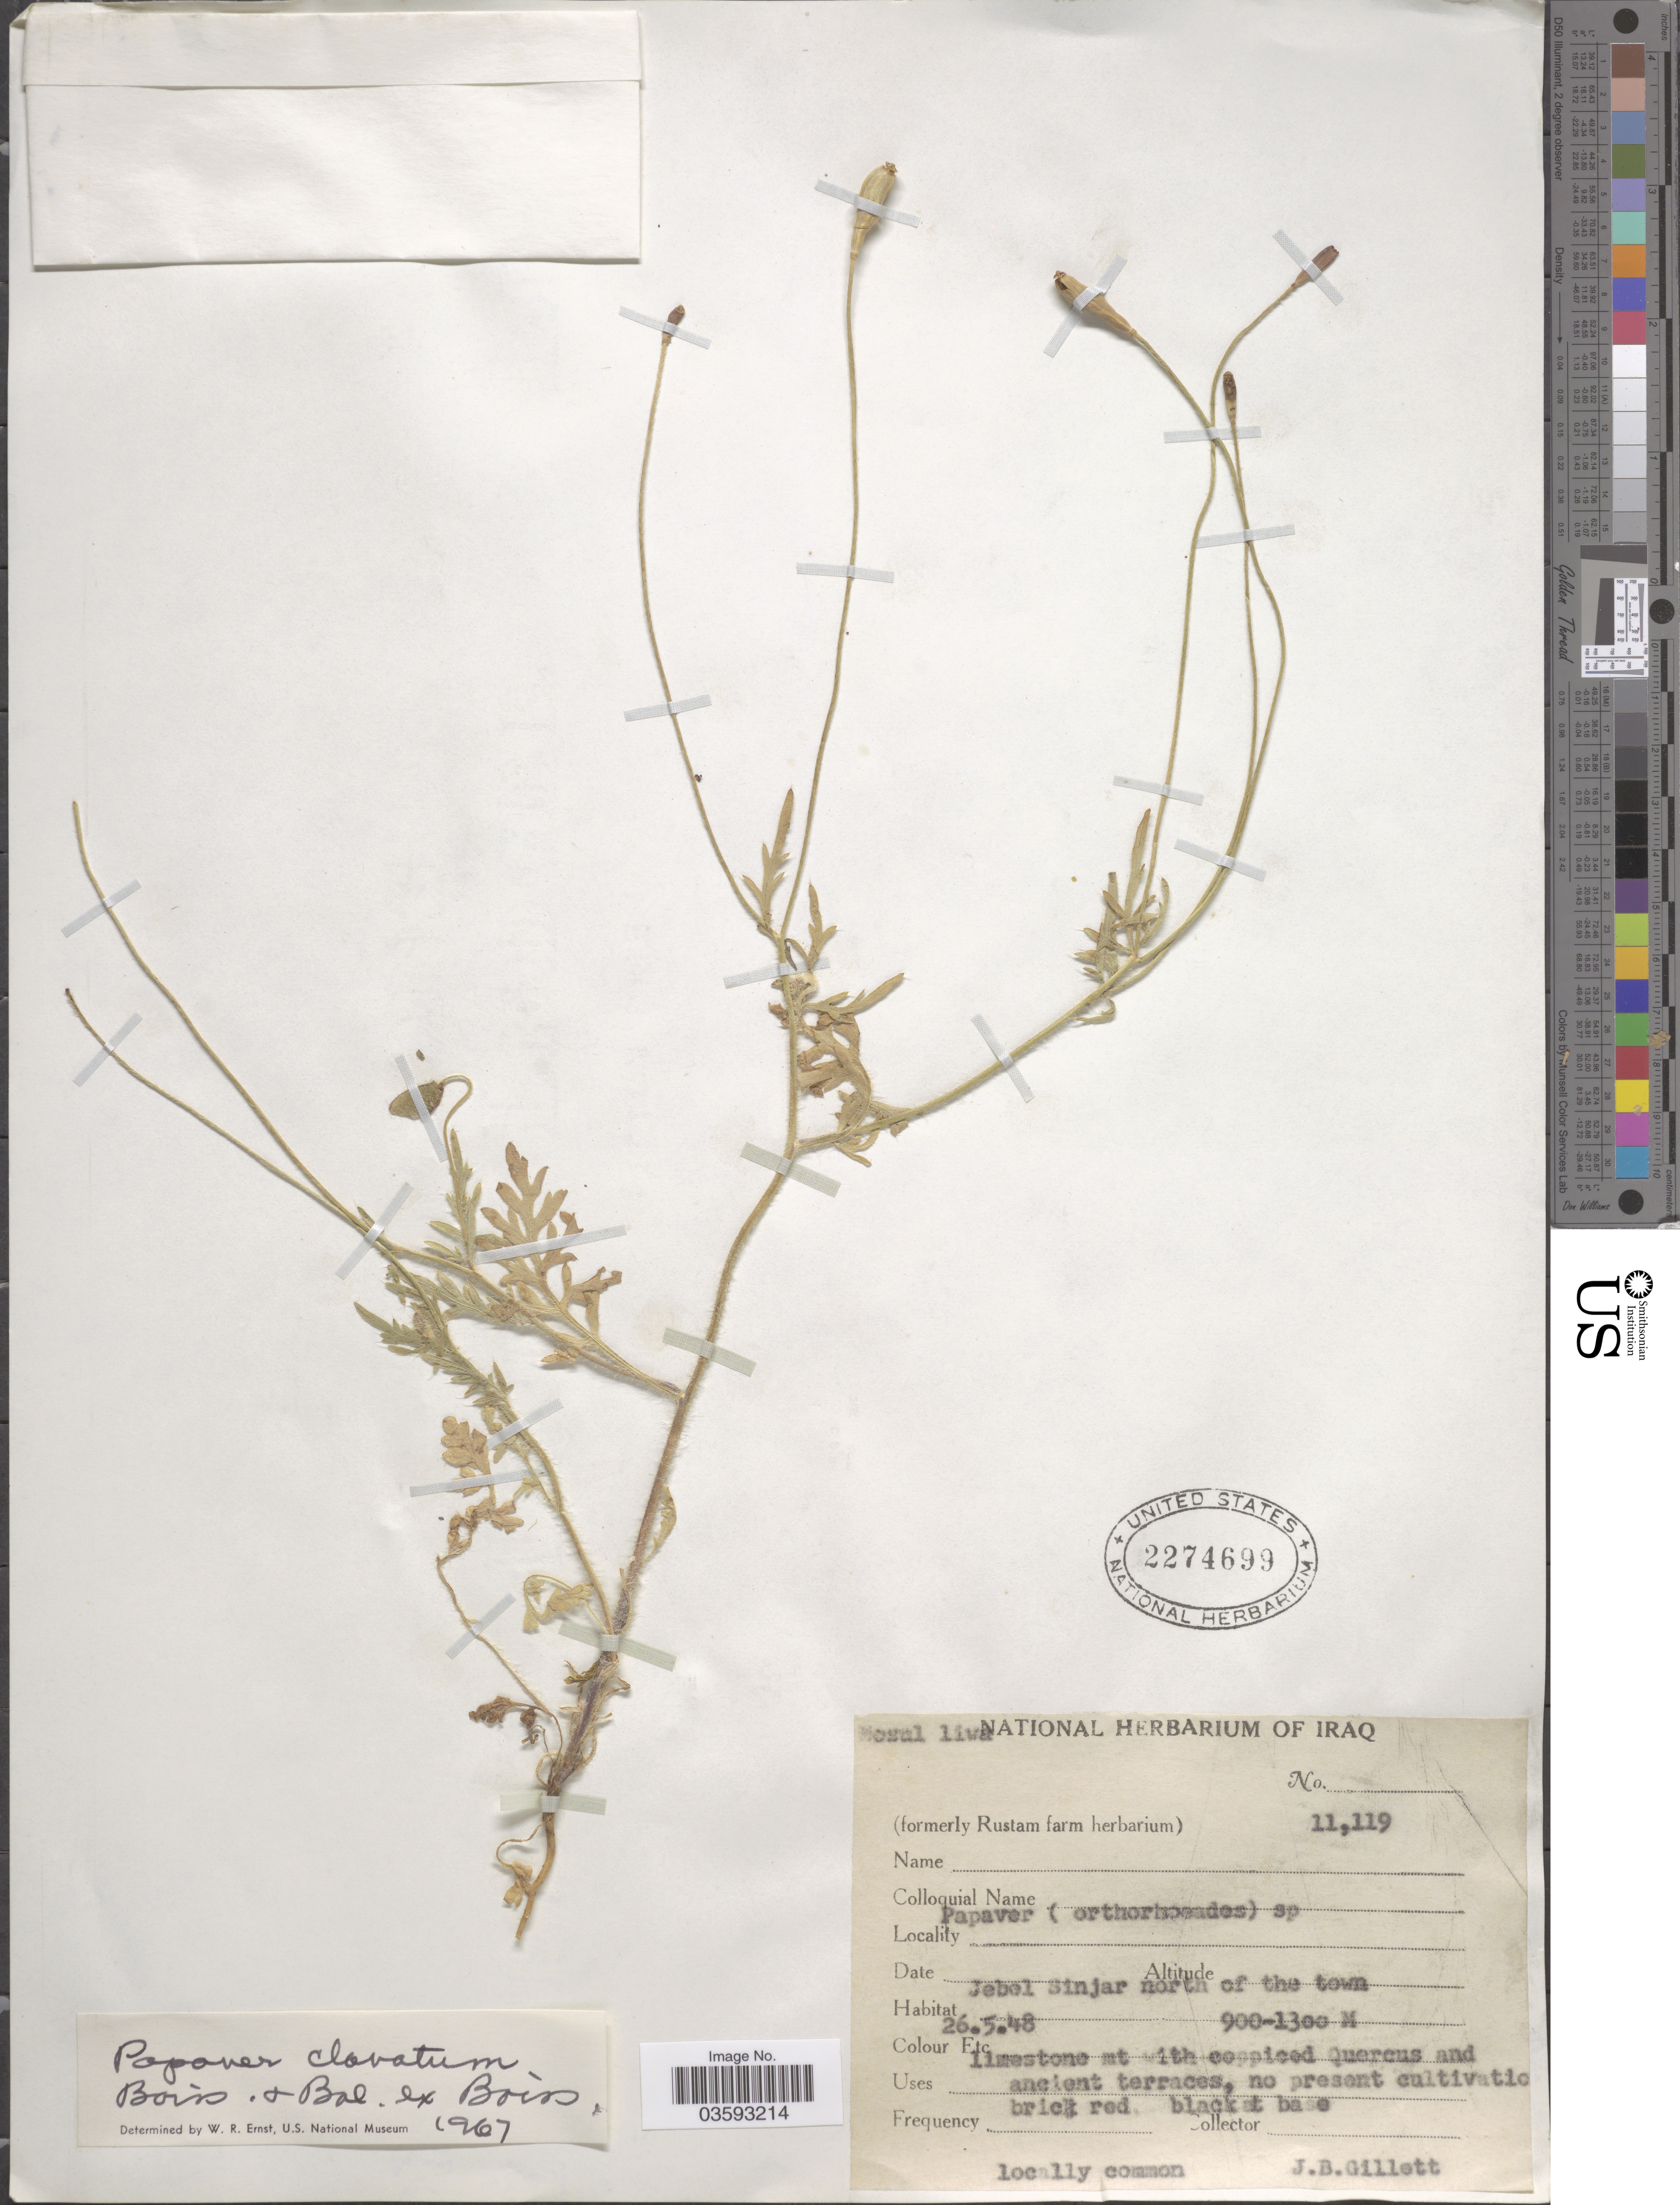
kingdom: Plantae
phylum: Tracheophyta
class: Magnoliopsida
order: Ranunculales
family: Papaveraceae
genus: Papaver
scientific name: Papaver clavatum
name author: Boiss. & Hausskn.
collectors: J. B. Gillett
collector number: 11119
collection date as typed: Transcribed d/m/y: 26/5/48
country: Iraq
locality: Mosul liwa. Jebel Sinjar north of the town.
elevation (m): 900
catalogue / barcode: US 2274699